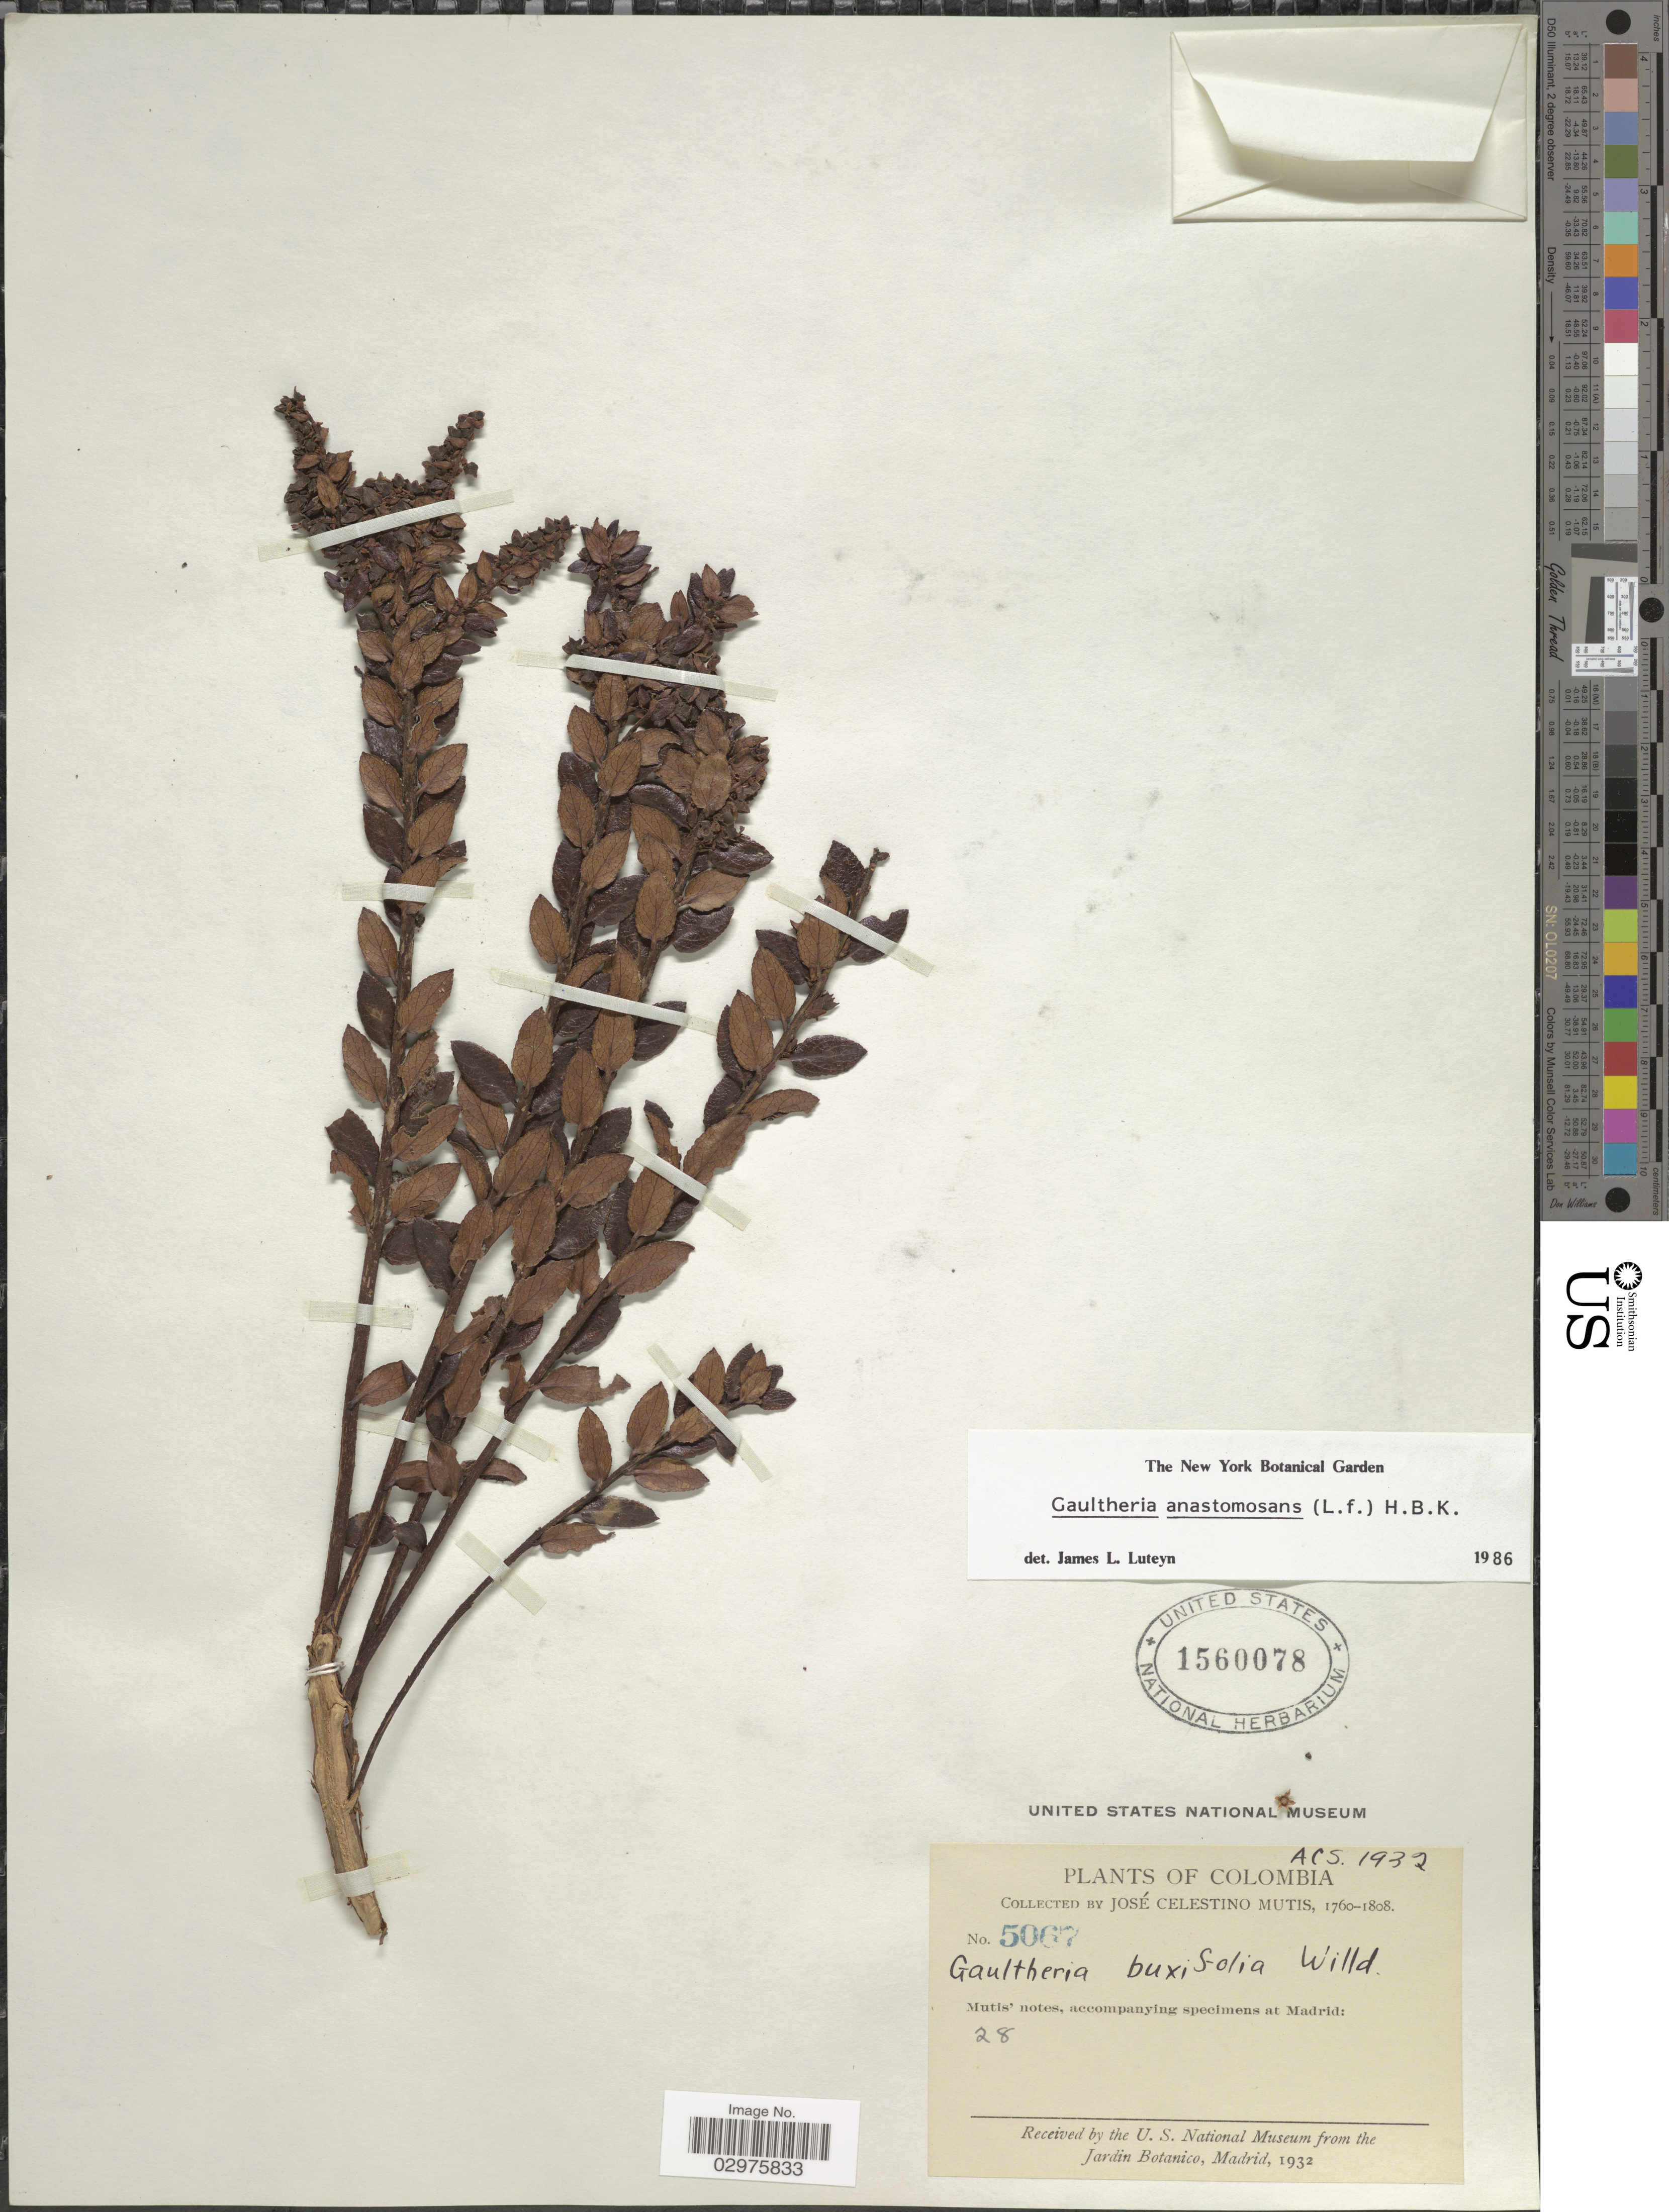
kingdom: Plantae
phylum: Tracheophyta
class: Magnoliopsida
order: Ericales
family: Ericaceae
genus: Gaultheria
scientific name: Gaultheria anastomosans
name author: (L. f.) Kunth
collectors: J. C. B. Mutis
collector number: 5067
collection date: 1760/1808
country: Colombia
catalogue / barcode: US 1560078